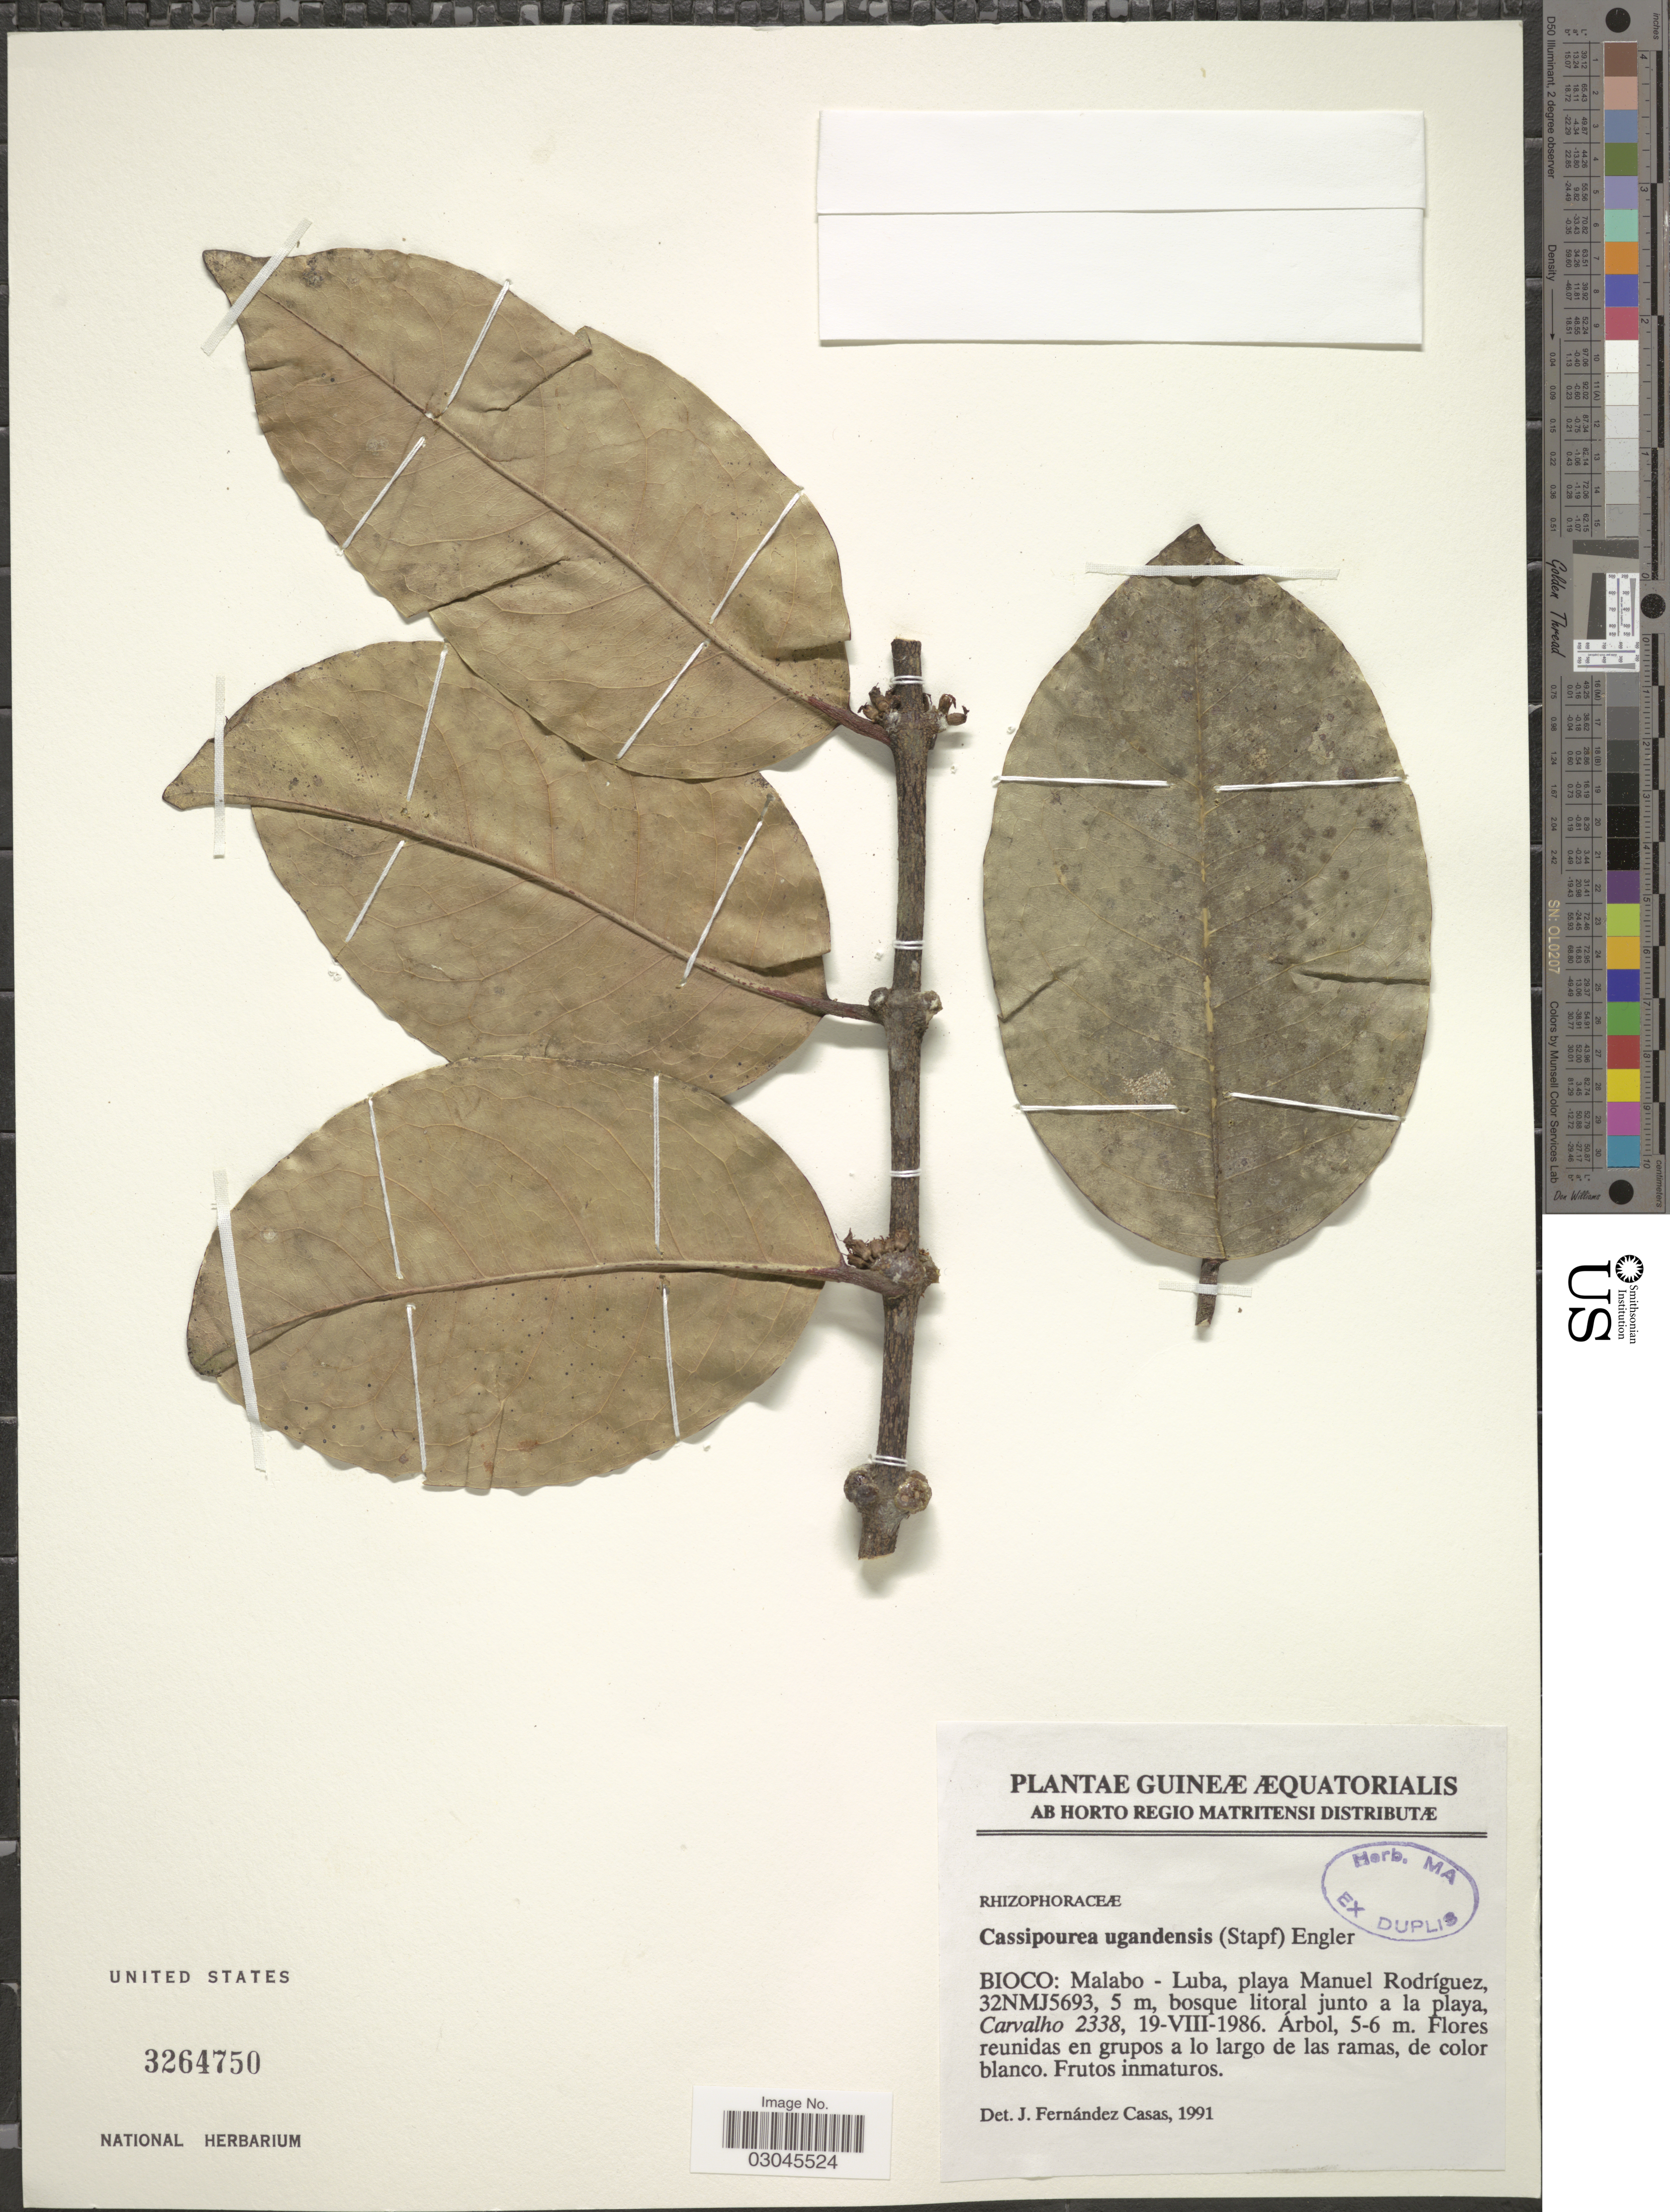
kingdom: Plantae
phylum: Tracheophyta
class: Magnoliopsida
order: Malpighiales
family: Rhizophoraceae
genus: Cassipourea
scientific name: Cassipourea ugandensis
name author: (Stapf) Engl.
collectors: Carvalho, --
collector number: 2338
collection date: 1986-08-19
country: Equatorial Guinea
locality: Bioco: Malabo - Luba, playa Manuel Rodríguez, 32NMJ5693.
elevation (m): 5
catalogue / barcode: US 3264750